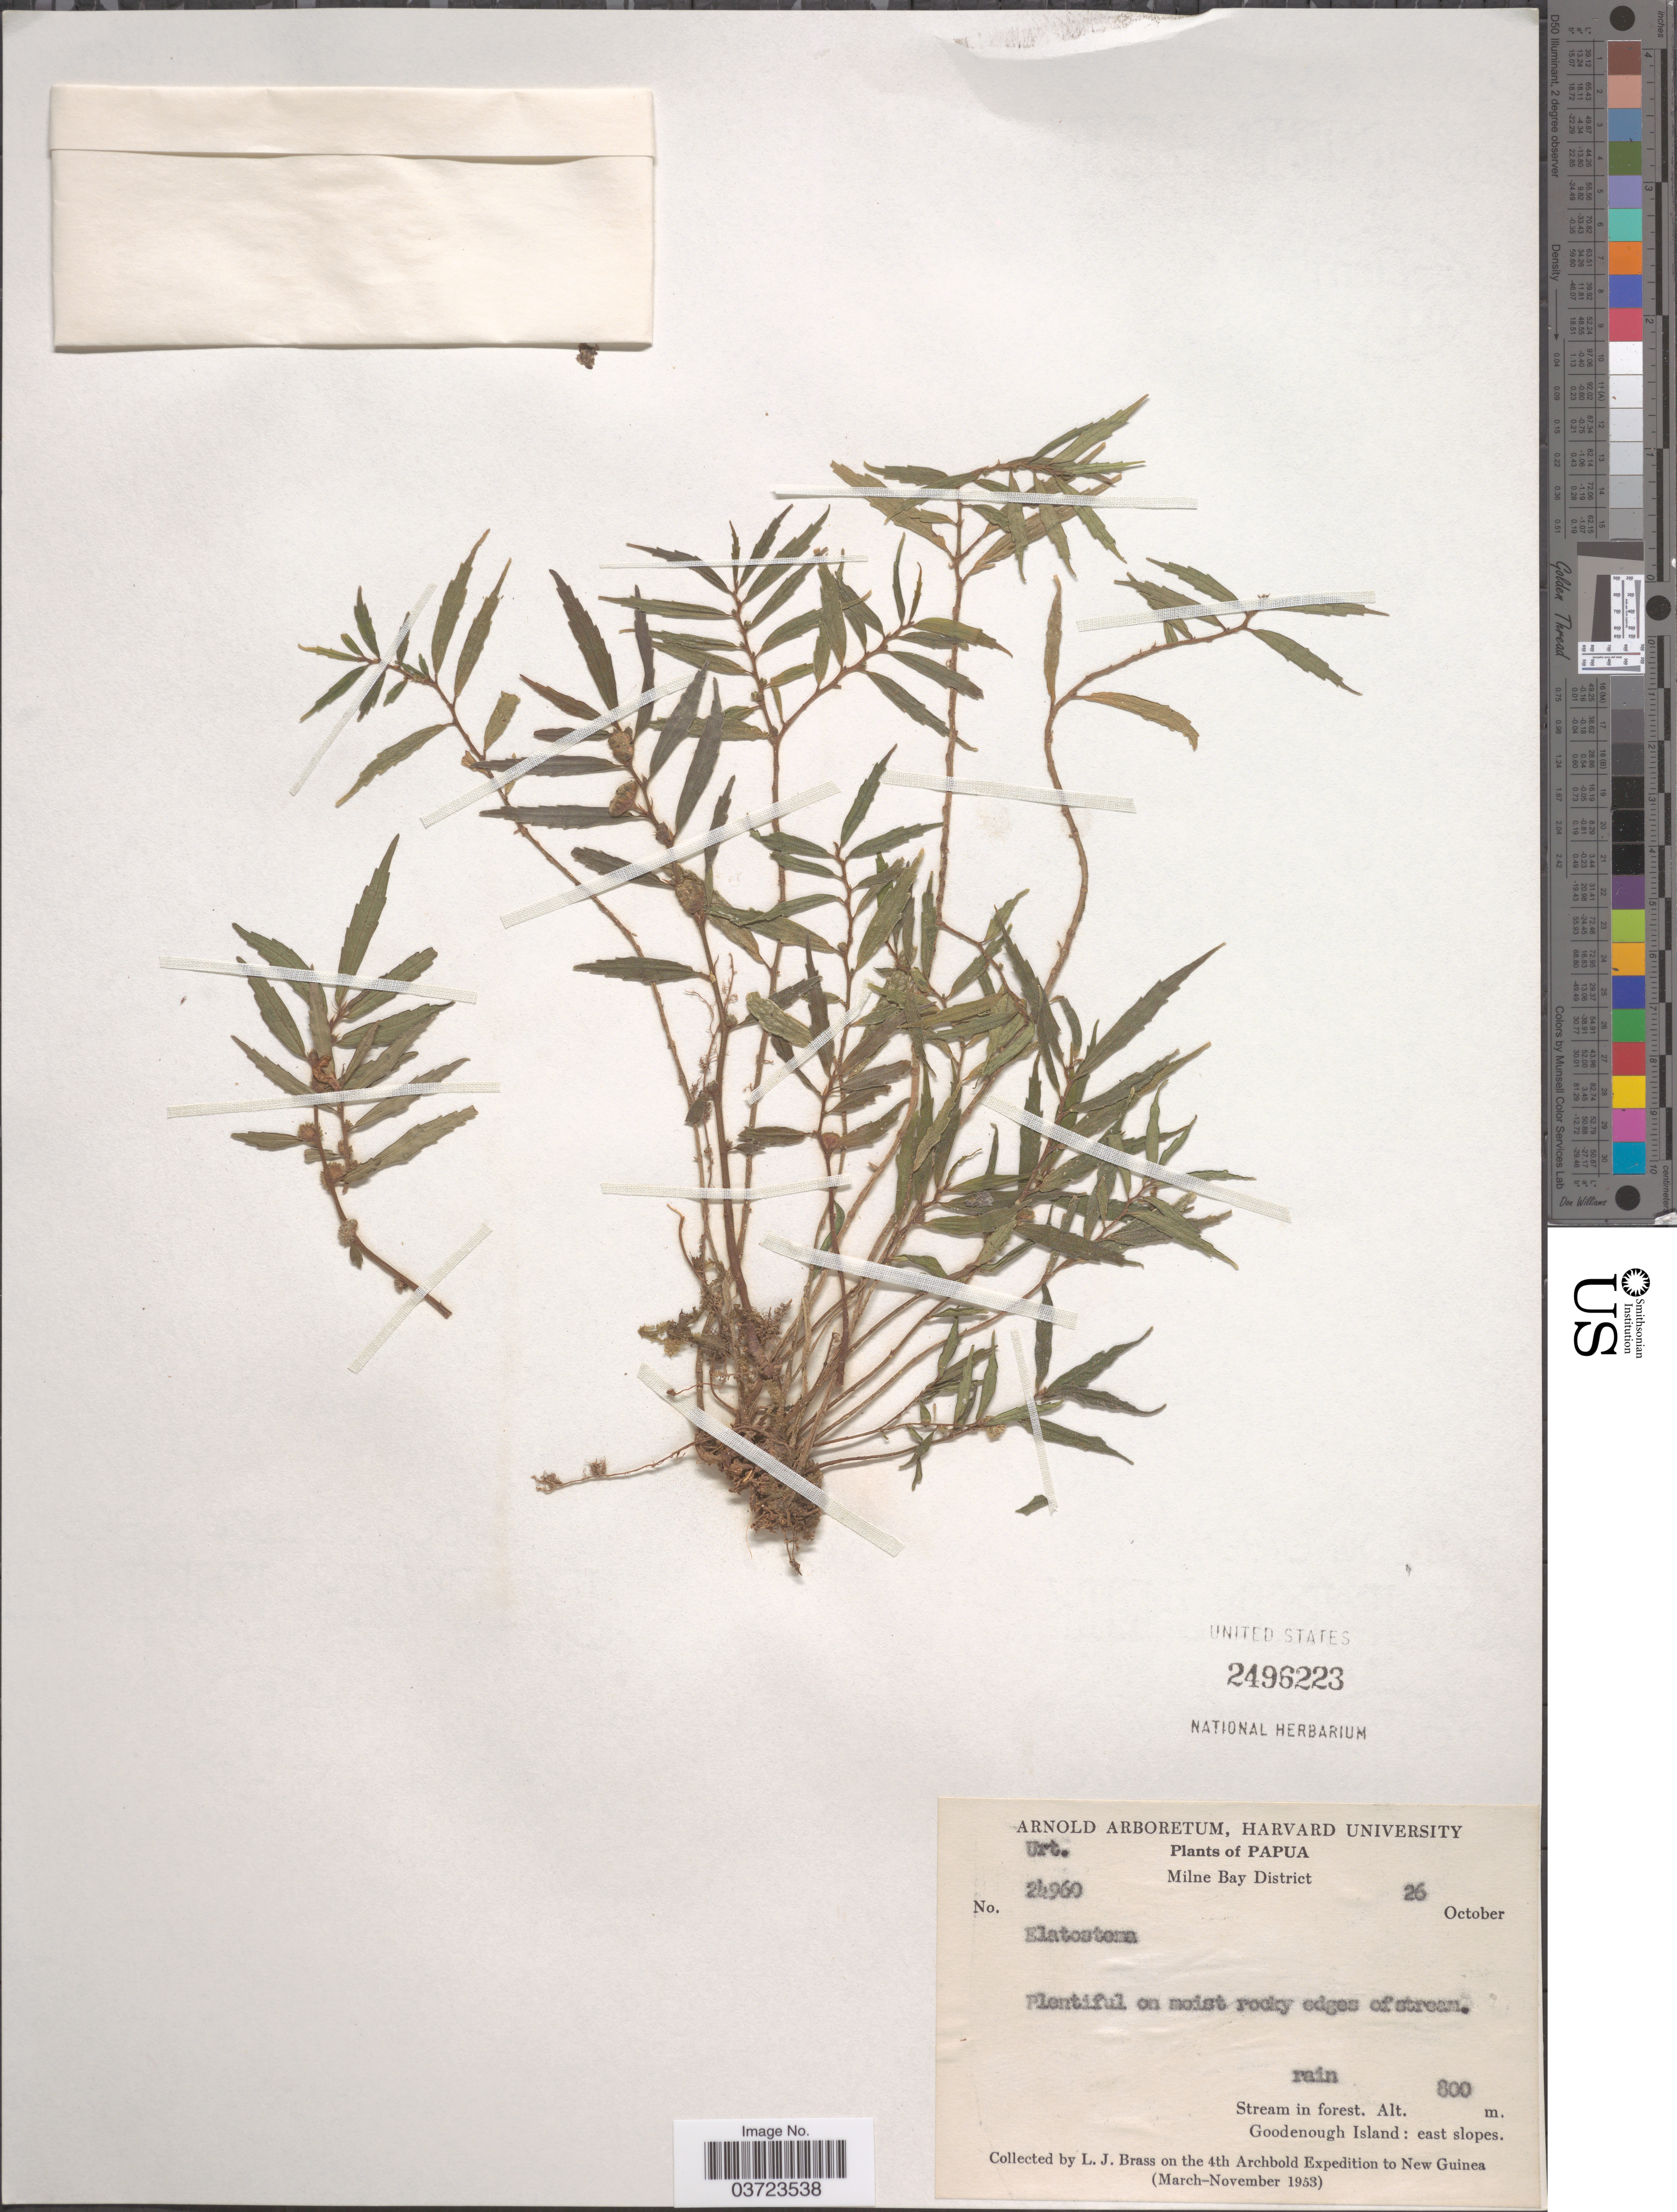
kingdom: Plantae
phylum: Tracheophyta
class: Magnoliopsida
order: Rosales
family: Urticaceae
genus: Elatostema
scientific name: Elatostema sp.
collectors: L. J. Brass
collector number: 24960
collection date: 1953-10-26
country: Papua New Guinea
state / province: Milne Bay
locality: Papua. Milne Bay District. Goodenough Island. New Guinea.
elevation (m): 800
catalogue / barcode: US 2496223